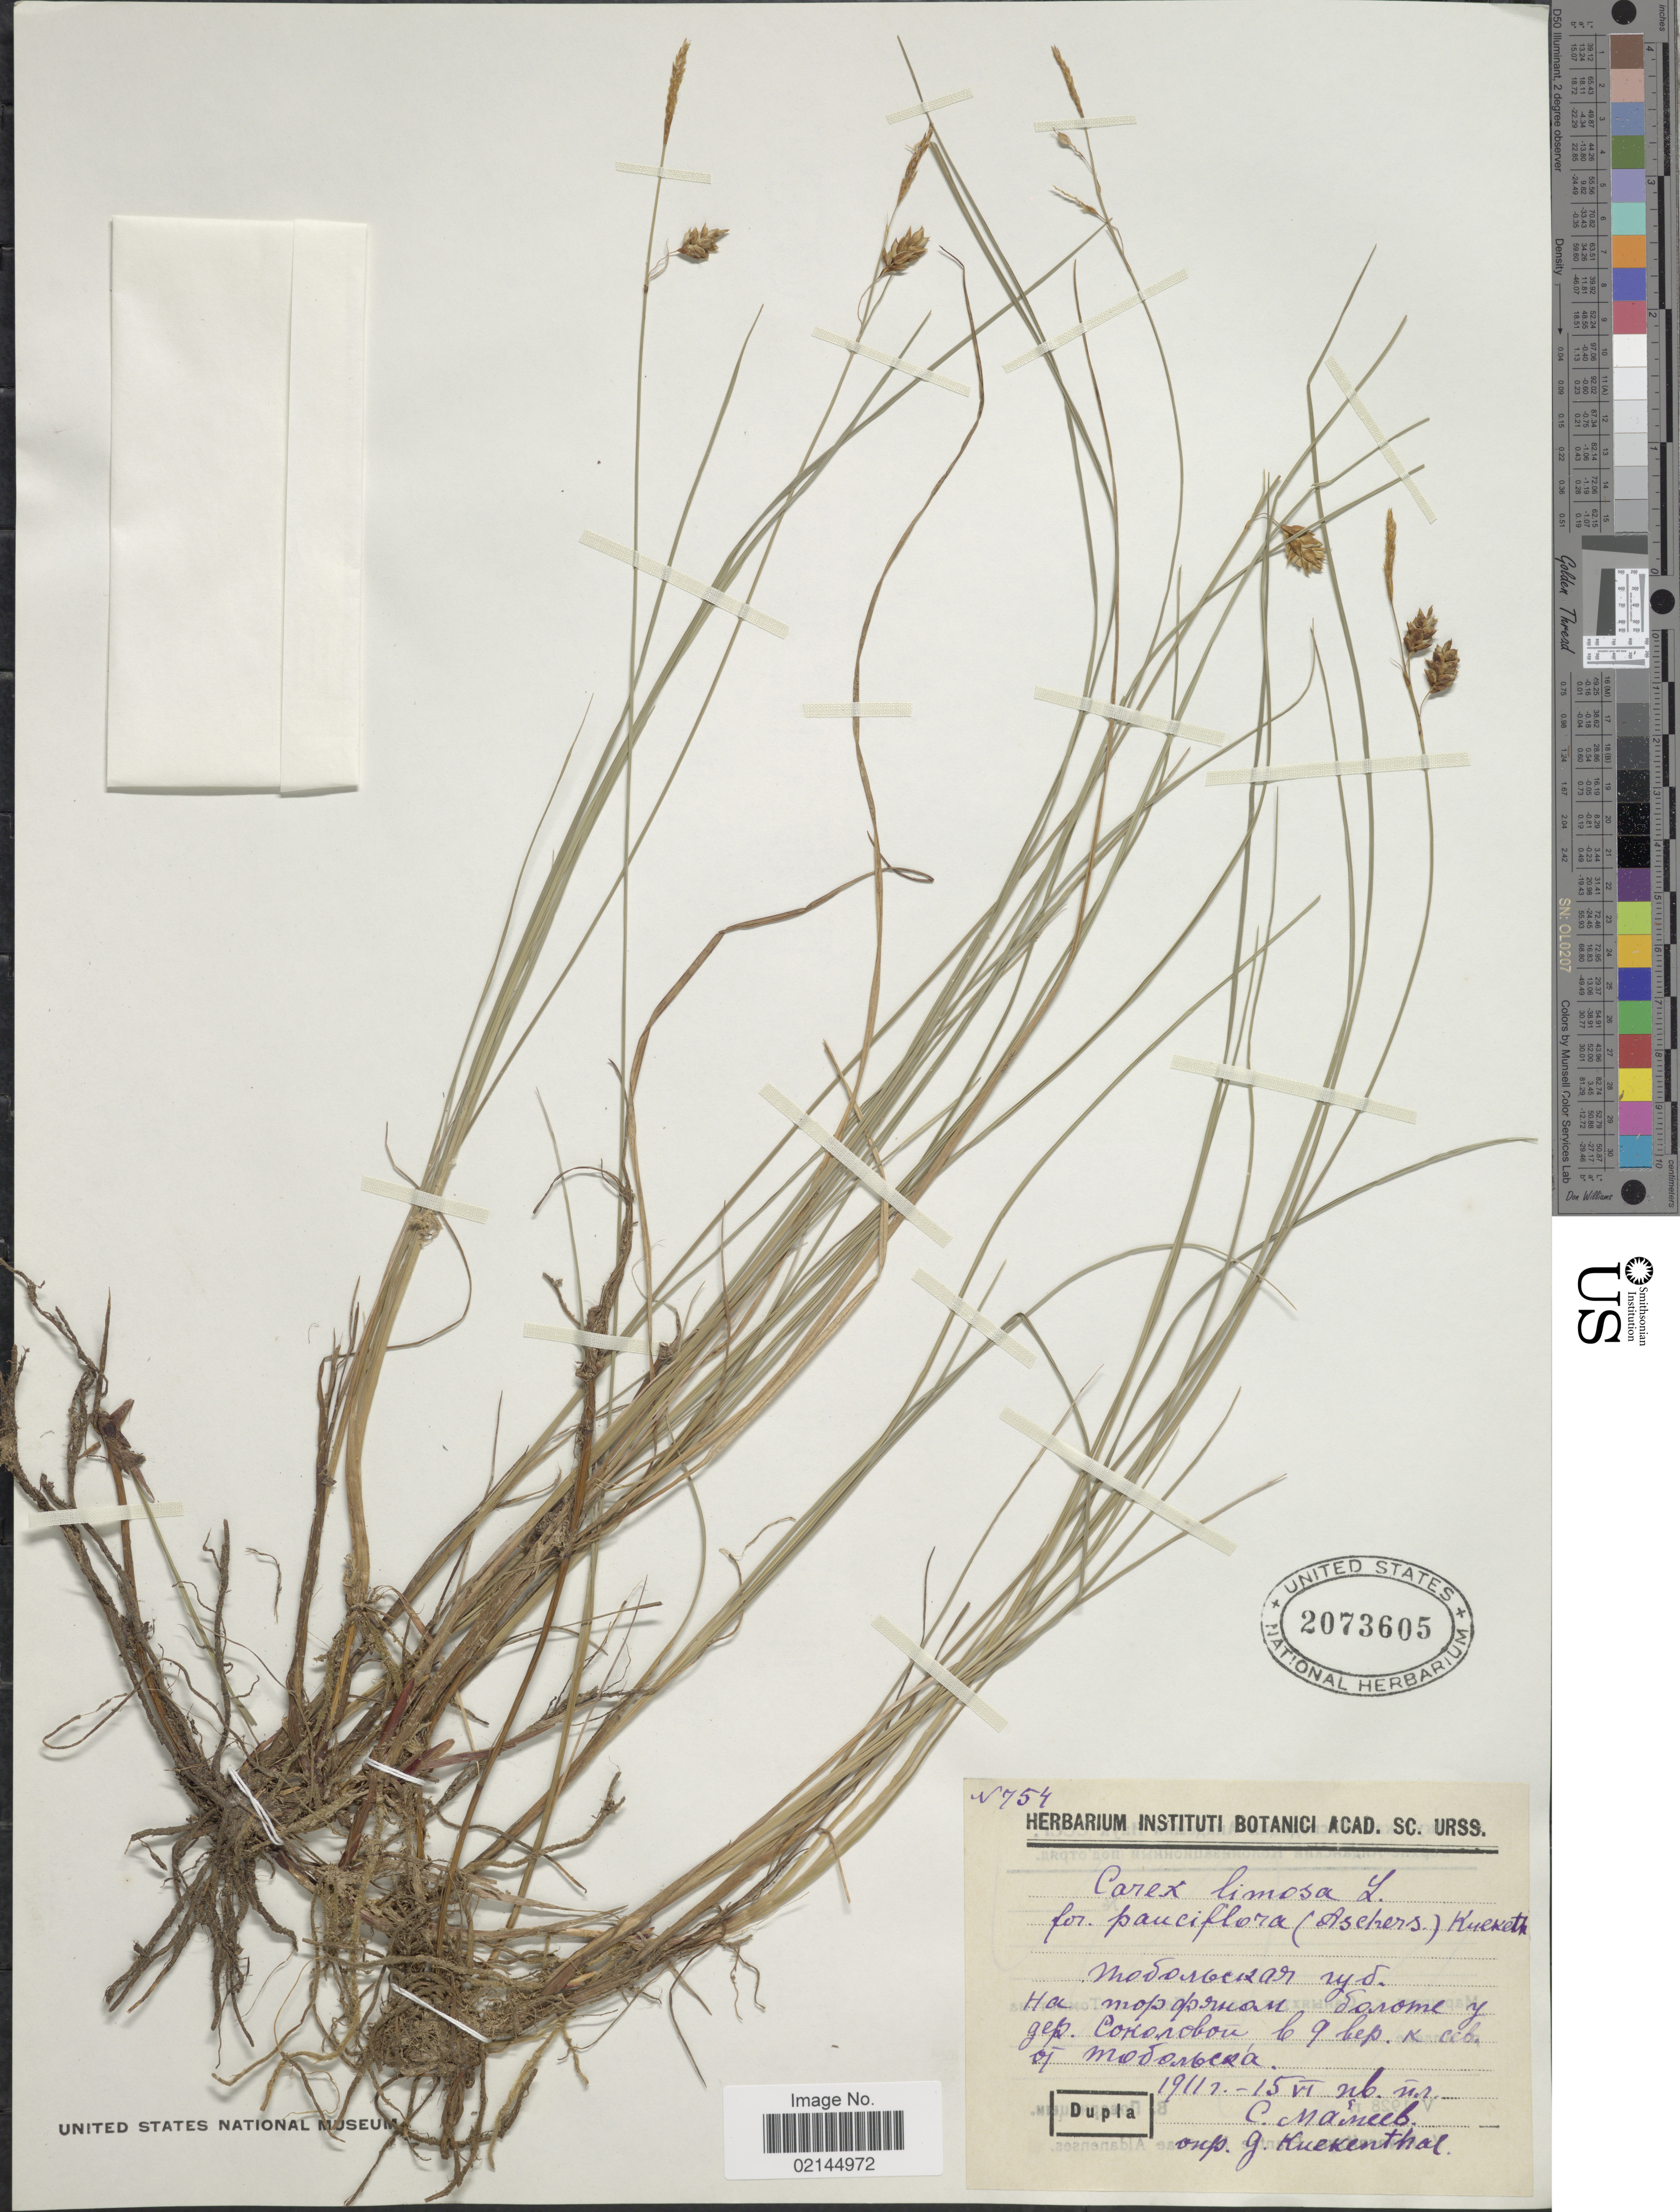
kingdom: Plantae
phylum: Tracheophyta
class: Liliopsida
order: Poales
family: Cyperaceae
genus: Carex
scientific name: Carex limosa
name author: L.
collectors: G. Kükenthal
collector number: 754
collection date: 1911-06-15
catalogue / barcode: US 2073605